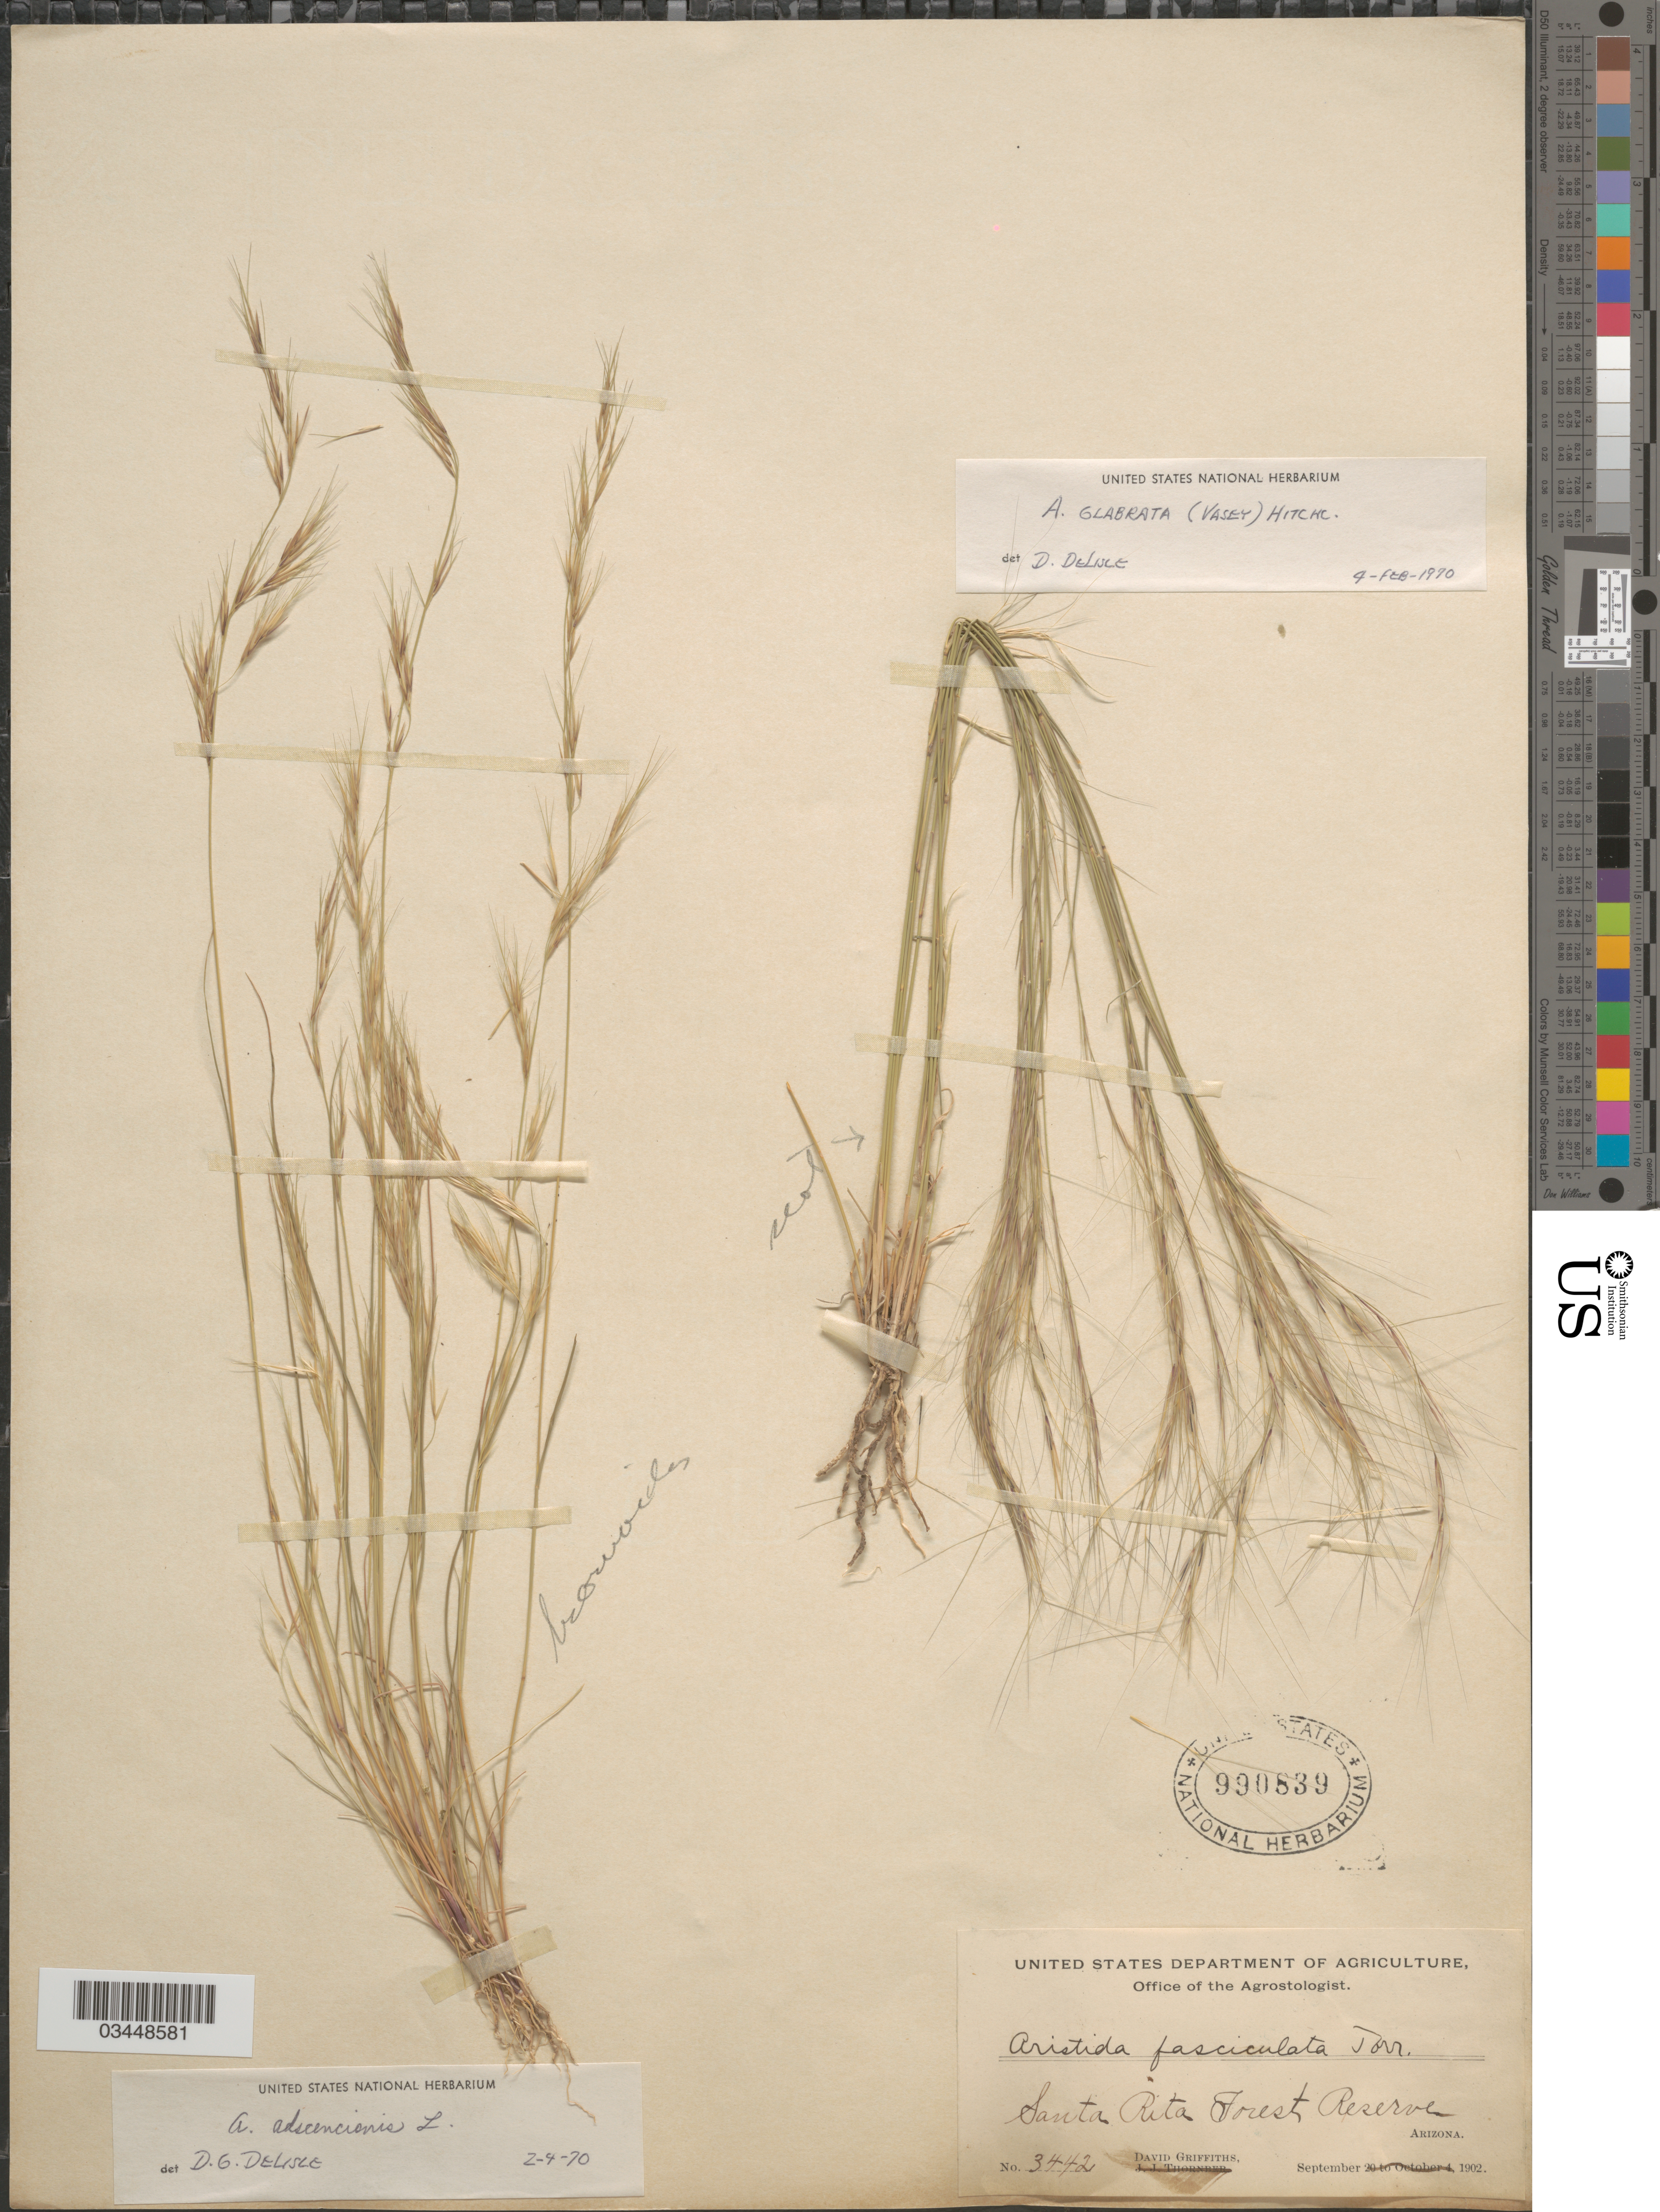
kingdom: Plantae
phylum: Tracheophyta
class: Liliopsida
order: Poales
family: Poaceae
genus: Aristida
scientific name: Aristida adscensionis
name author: L.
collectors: D. Griffiths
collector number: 3442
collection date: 1902-09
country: United States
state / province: Arizona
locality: Santa Rita Forest Reserve.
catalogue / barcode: US 990839